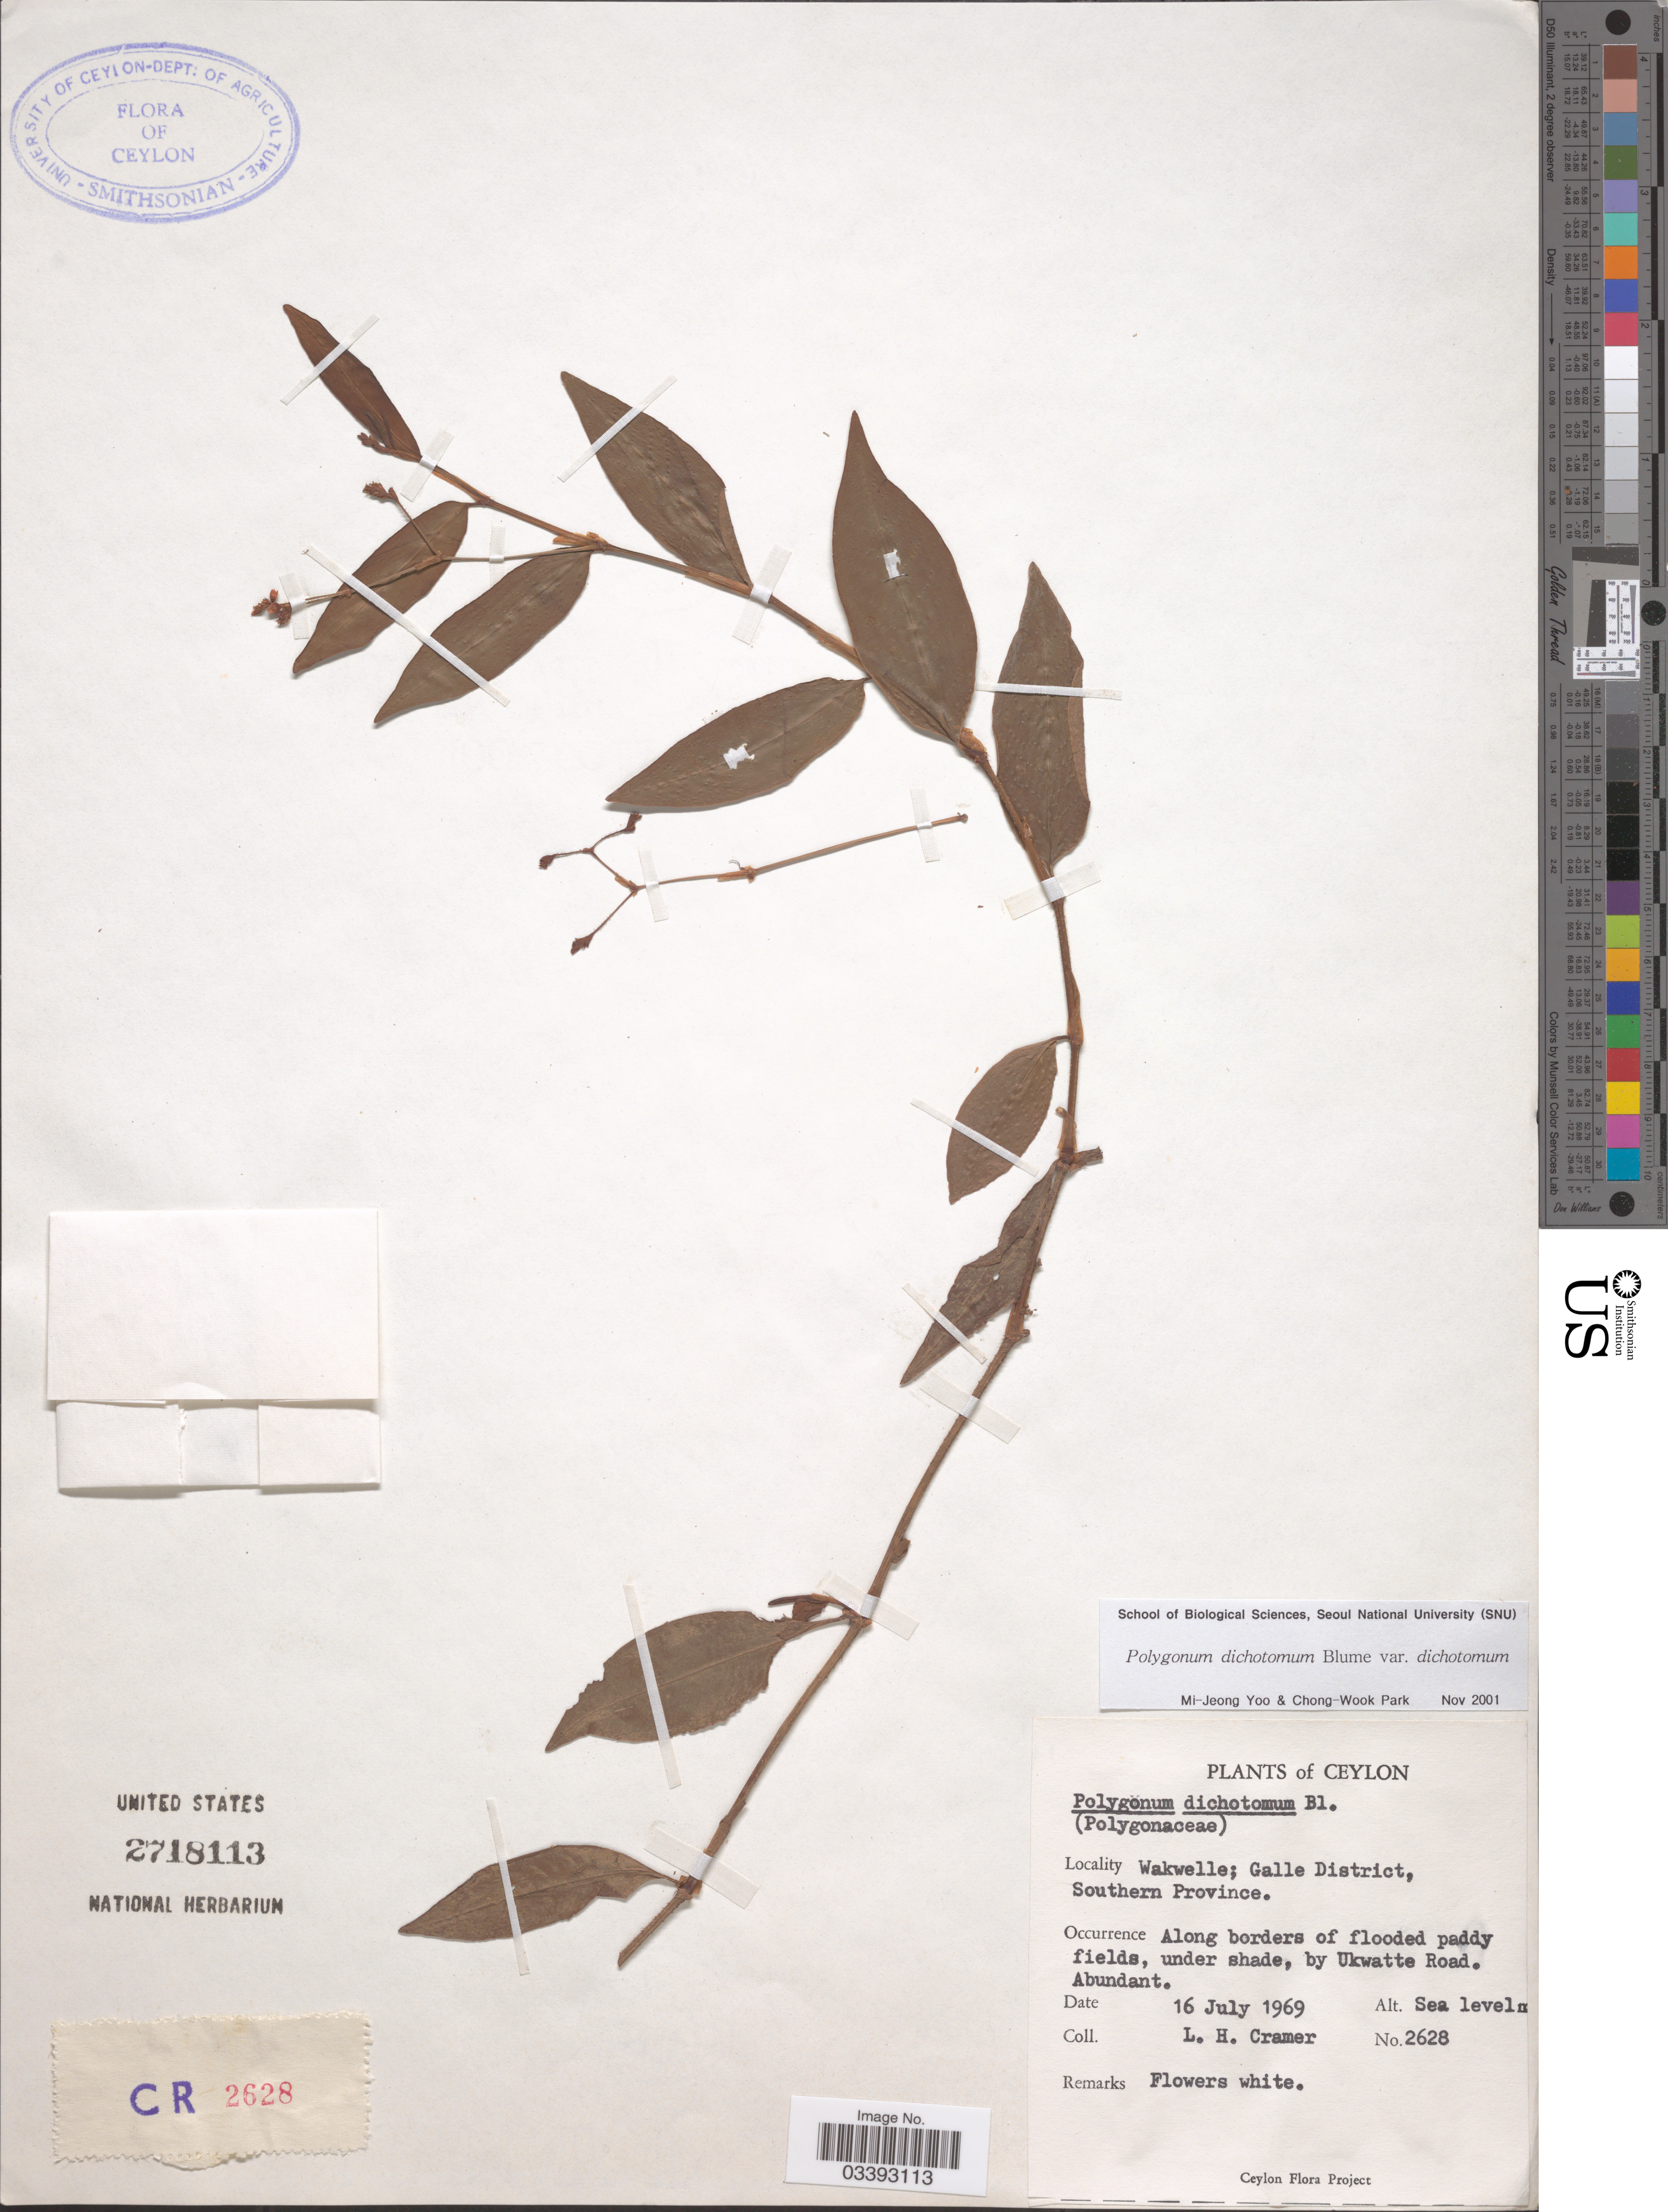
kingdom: Plantae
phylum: Tracheophyta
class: Magnoliopsida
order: Caryophyllales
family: Polygonaceae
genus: Polygonum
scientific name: Polygonum dichotomum var. dichotomum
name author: Blume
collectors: L. H. Cramer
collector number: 2628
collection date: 1969-07-16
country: Sri Lanka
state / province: Southern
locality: Ceylon. Wakwella; Galle District. By Ukwatte Road.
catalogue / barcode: US 2718113